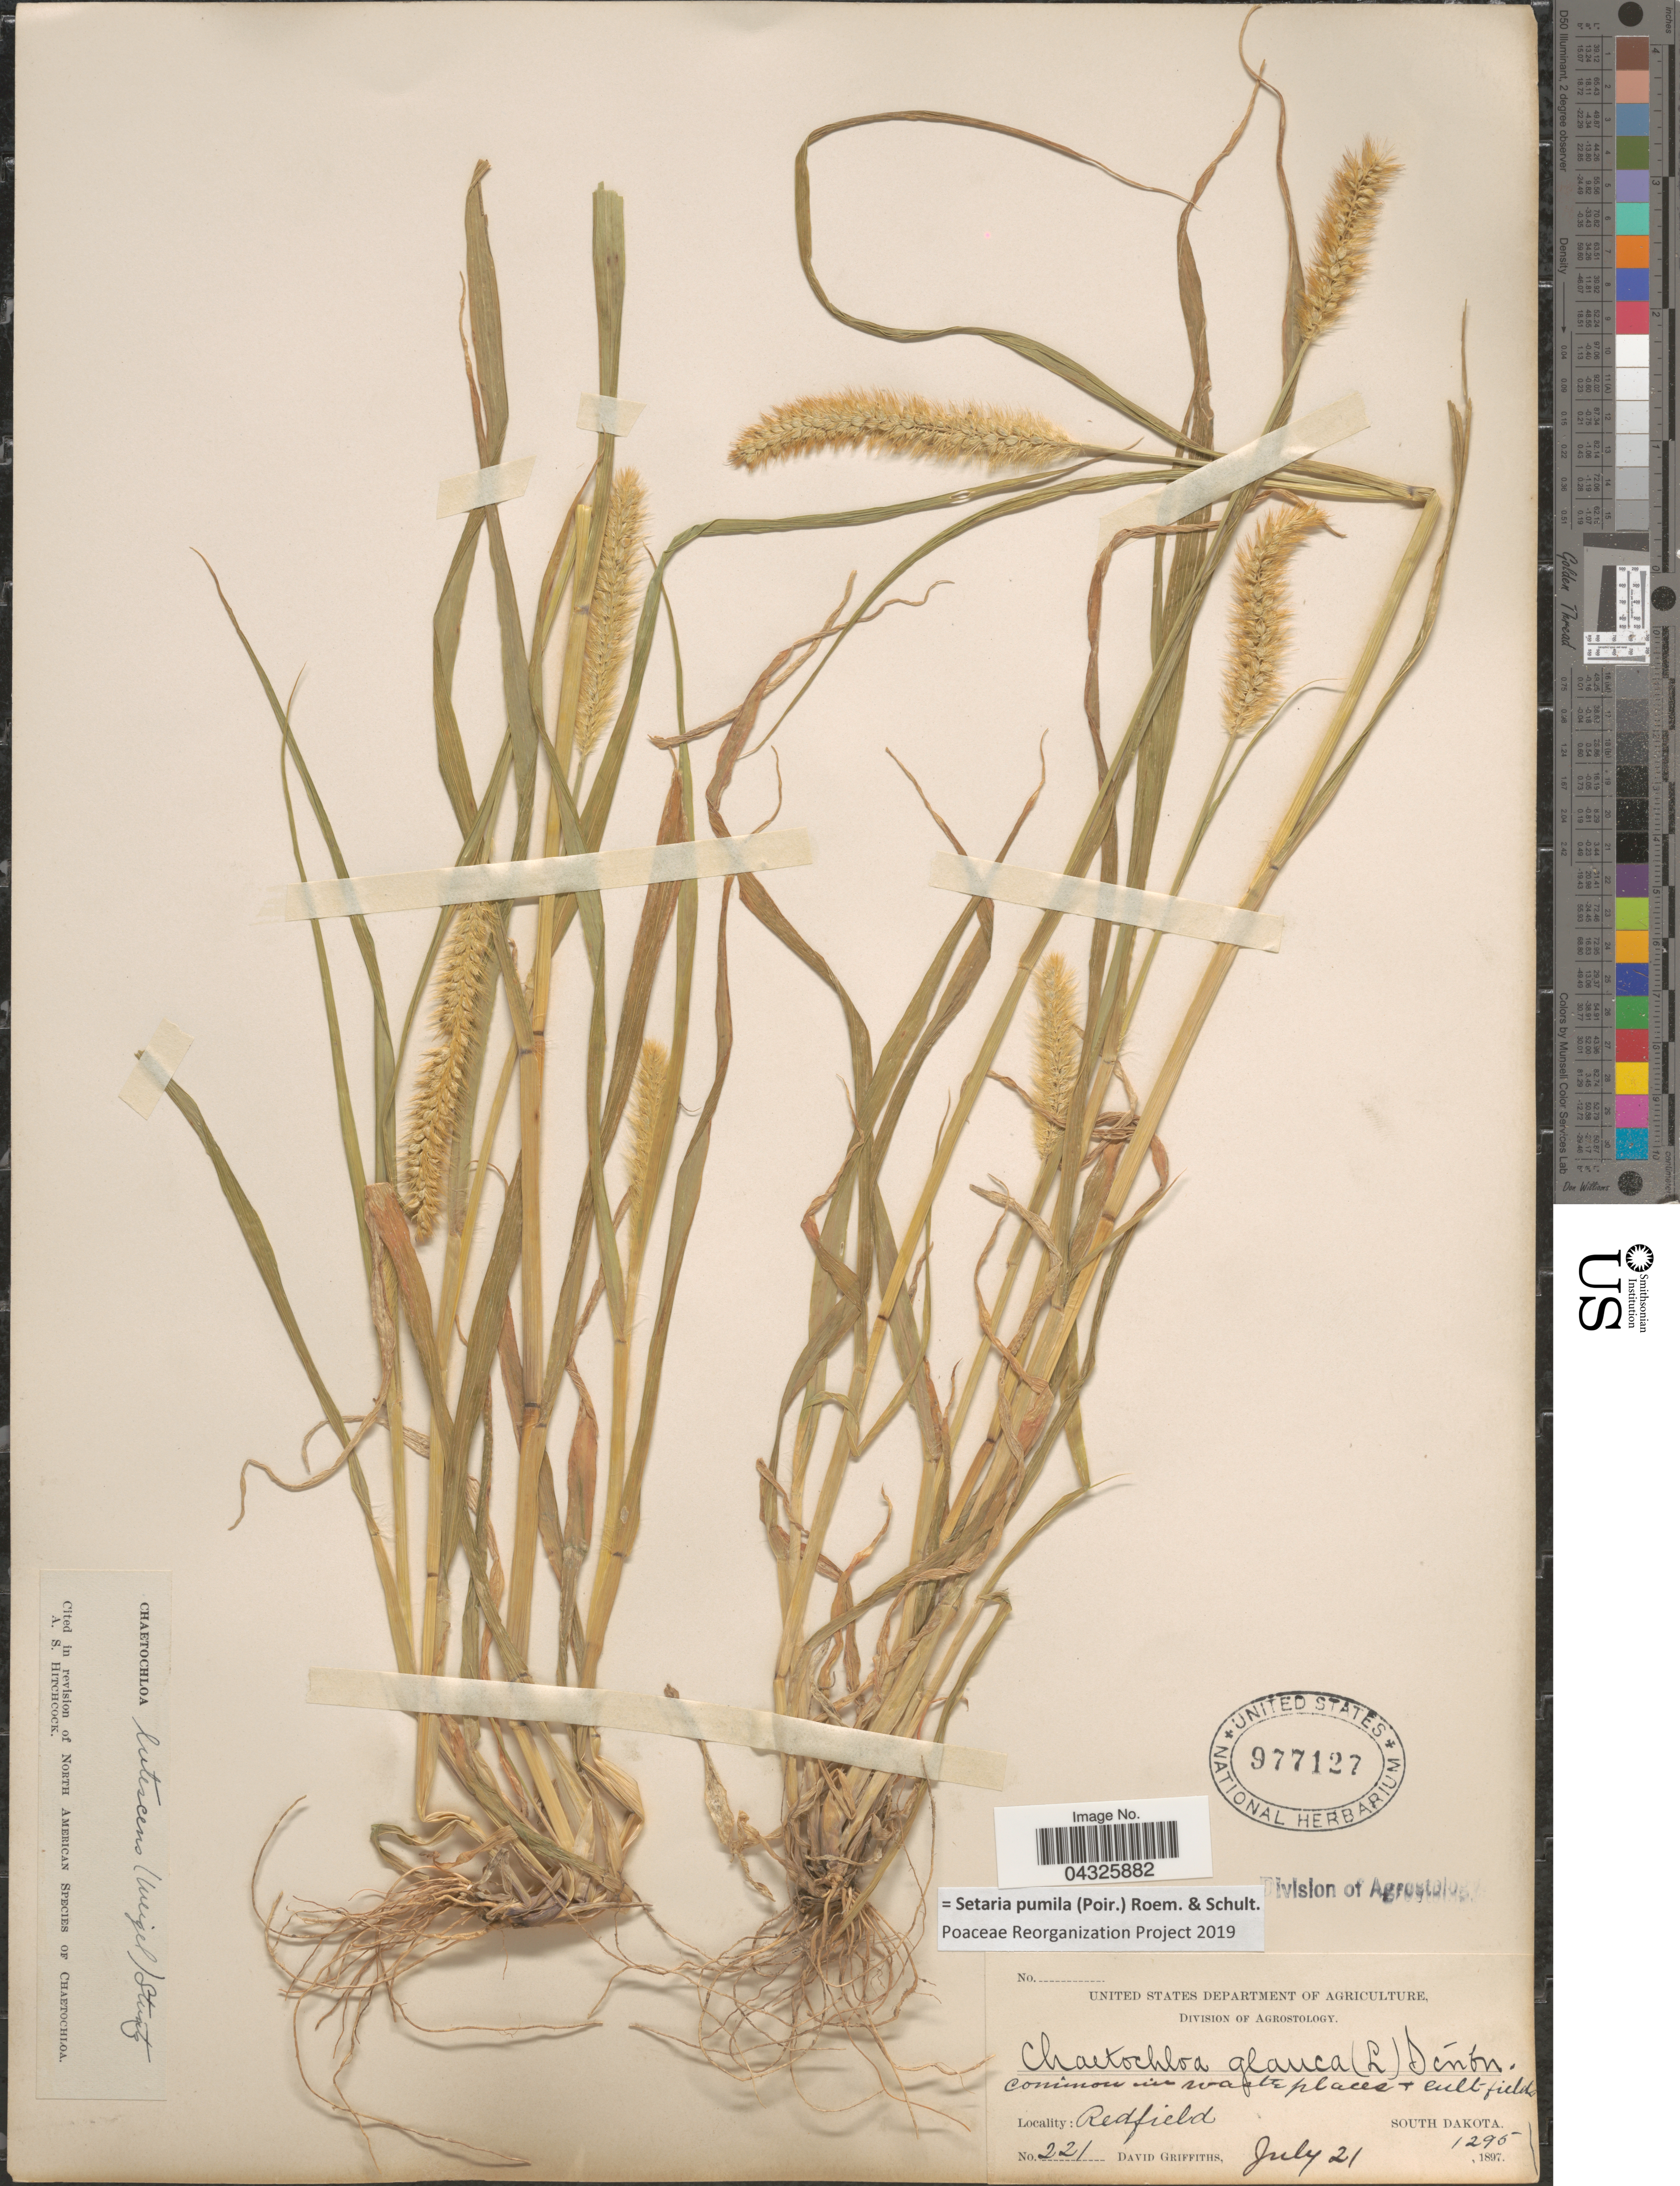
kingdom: Plantae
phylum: Tracheophyta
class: Liliopsida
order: Poales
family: Poaceae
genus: Setaria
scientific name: Setaria pumila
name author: (Poir.) Roem. & Schult.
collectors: D. Griffiths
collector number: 221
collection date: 1897-07-21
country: United States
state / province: South Dakota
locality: Redfield.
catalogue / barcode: US 977127